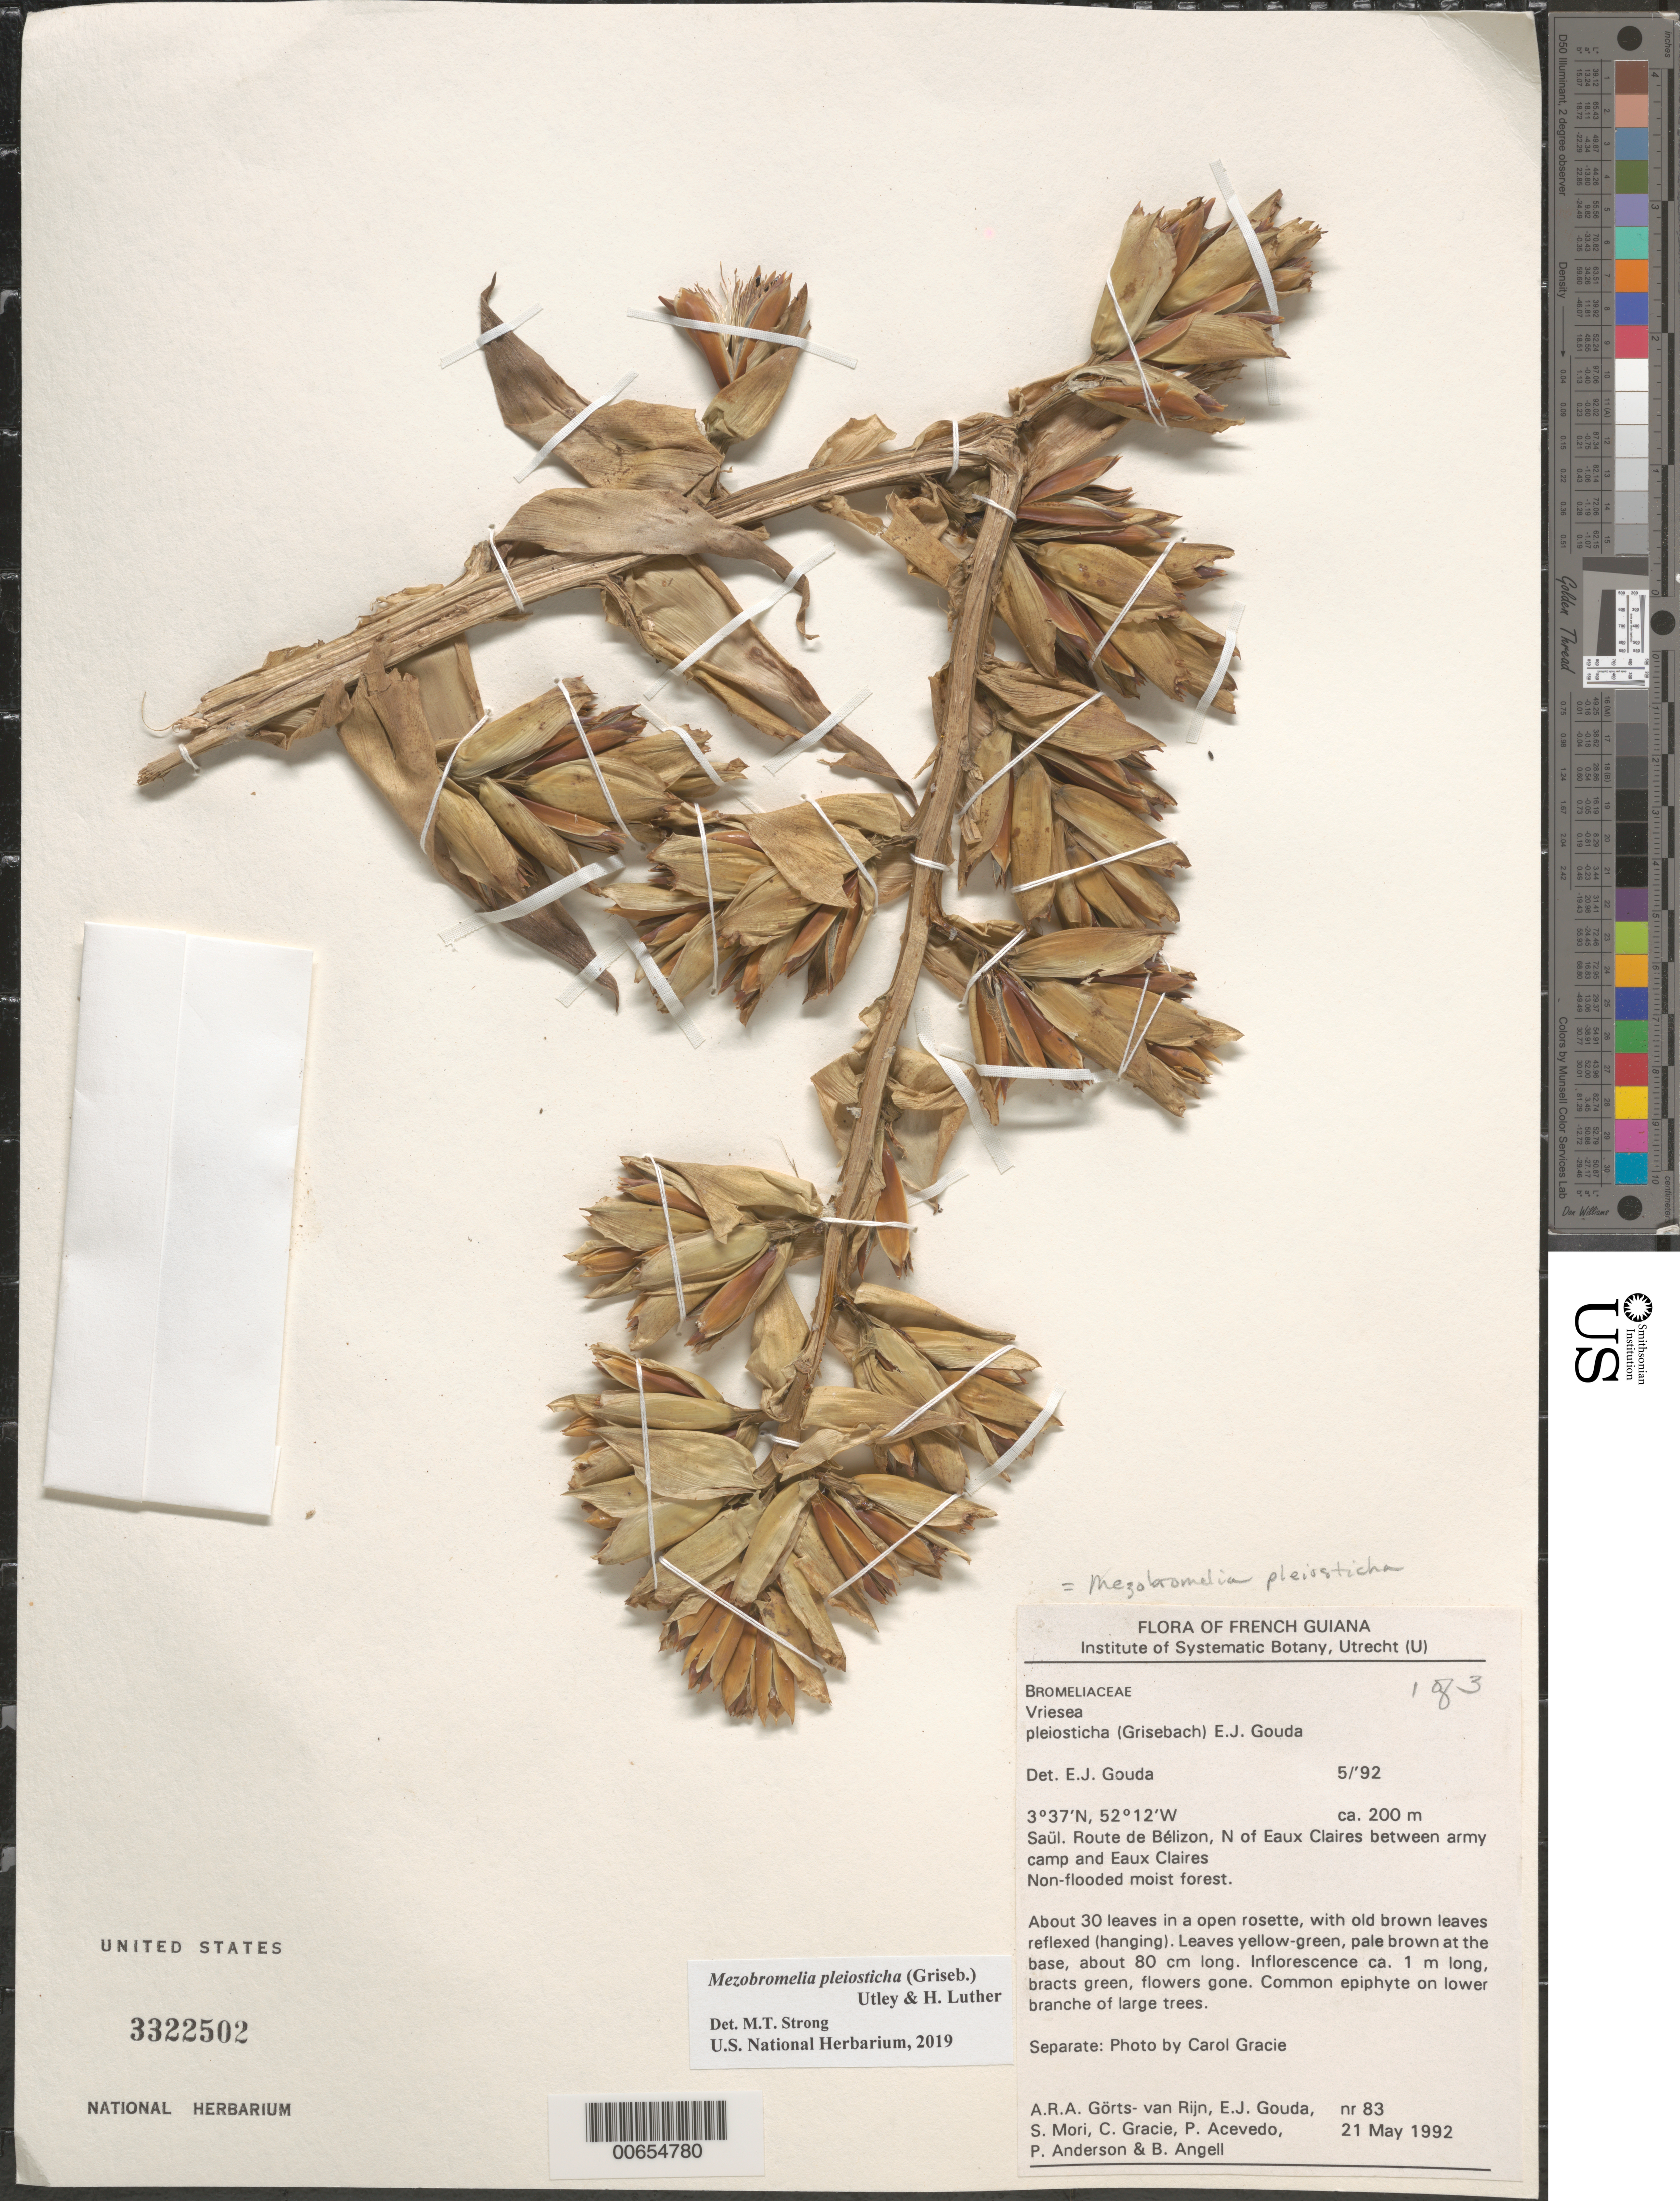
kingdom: Plantae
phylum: Tracheophyta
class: Liliopsida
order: Poales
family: Bromeliaceae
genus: Mezobromelia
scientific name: Mezobromelia pleiosticha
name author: (Griseb.) Utley & H. Luther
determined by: Strong, Mark T., (BOT), Smithsonian Institution - National Museum of Natural History (UNITED STATES)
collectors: A. .R. A. Görts-van Rijn, E. J. Gouda, S. Mori, C. A. Gracie, P. Acevedo-Rodr., -- Anderson & Bobbi Angell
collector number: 83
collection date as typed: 21-May-92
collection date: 1992-05-21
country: French Guiana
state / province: Saint-Laurent-du-Maroni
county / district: Saül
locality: Route de Bélizon, N of Eaux Claires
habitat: Nonflooded moist forest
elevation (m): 200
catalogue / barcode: US 3322502